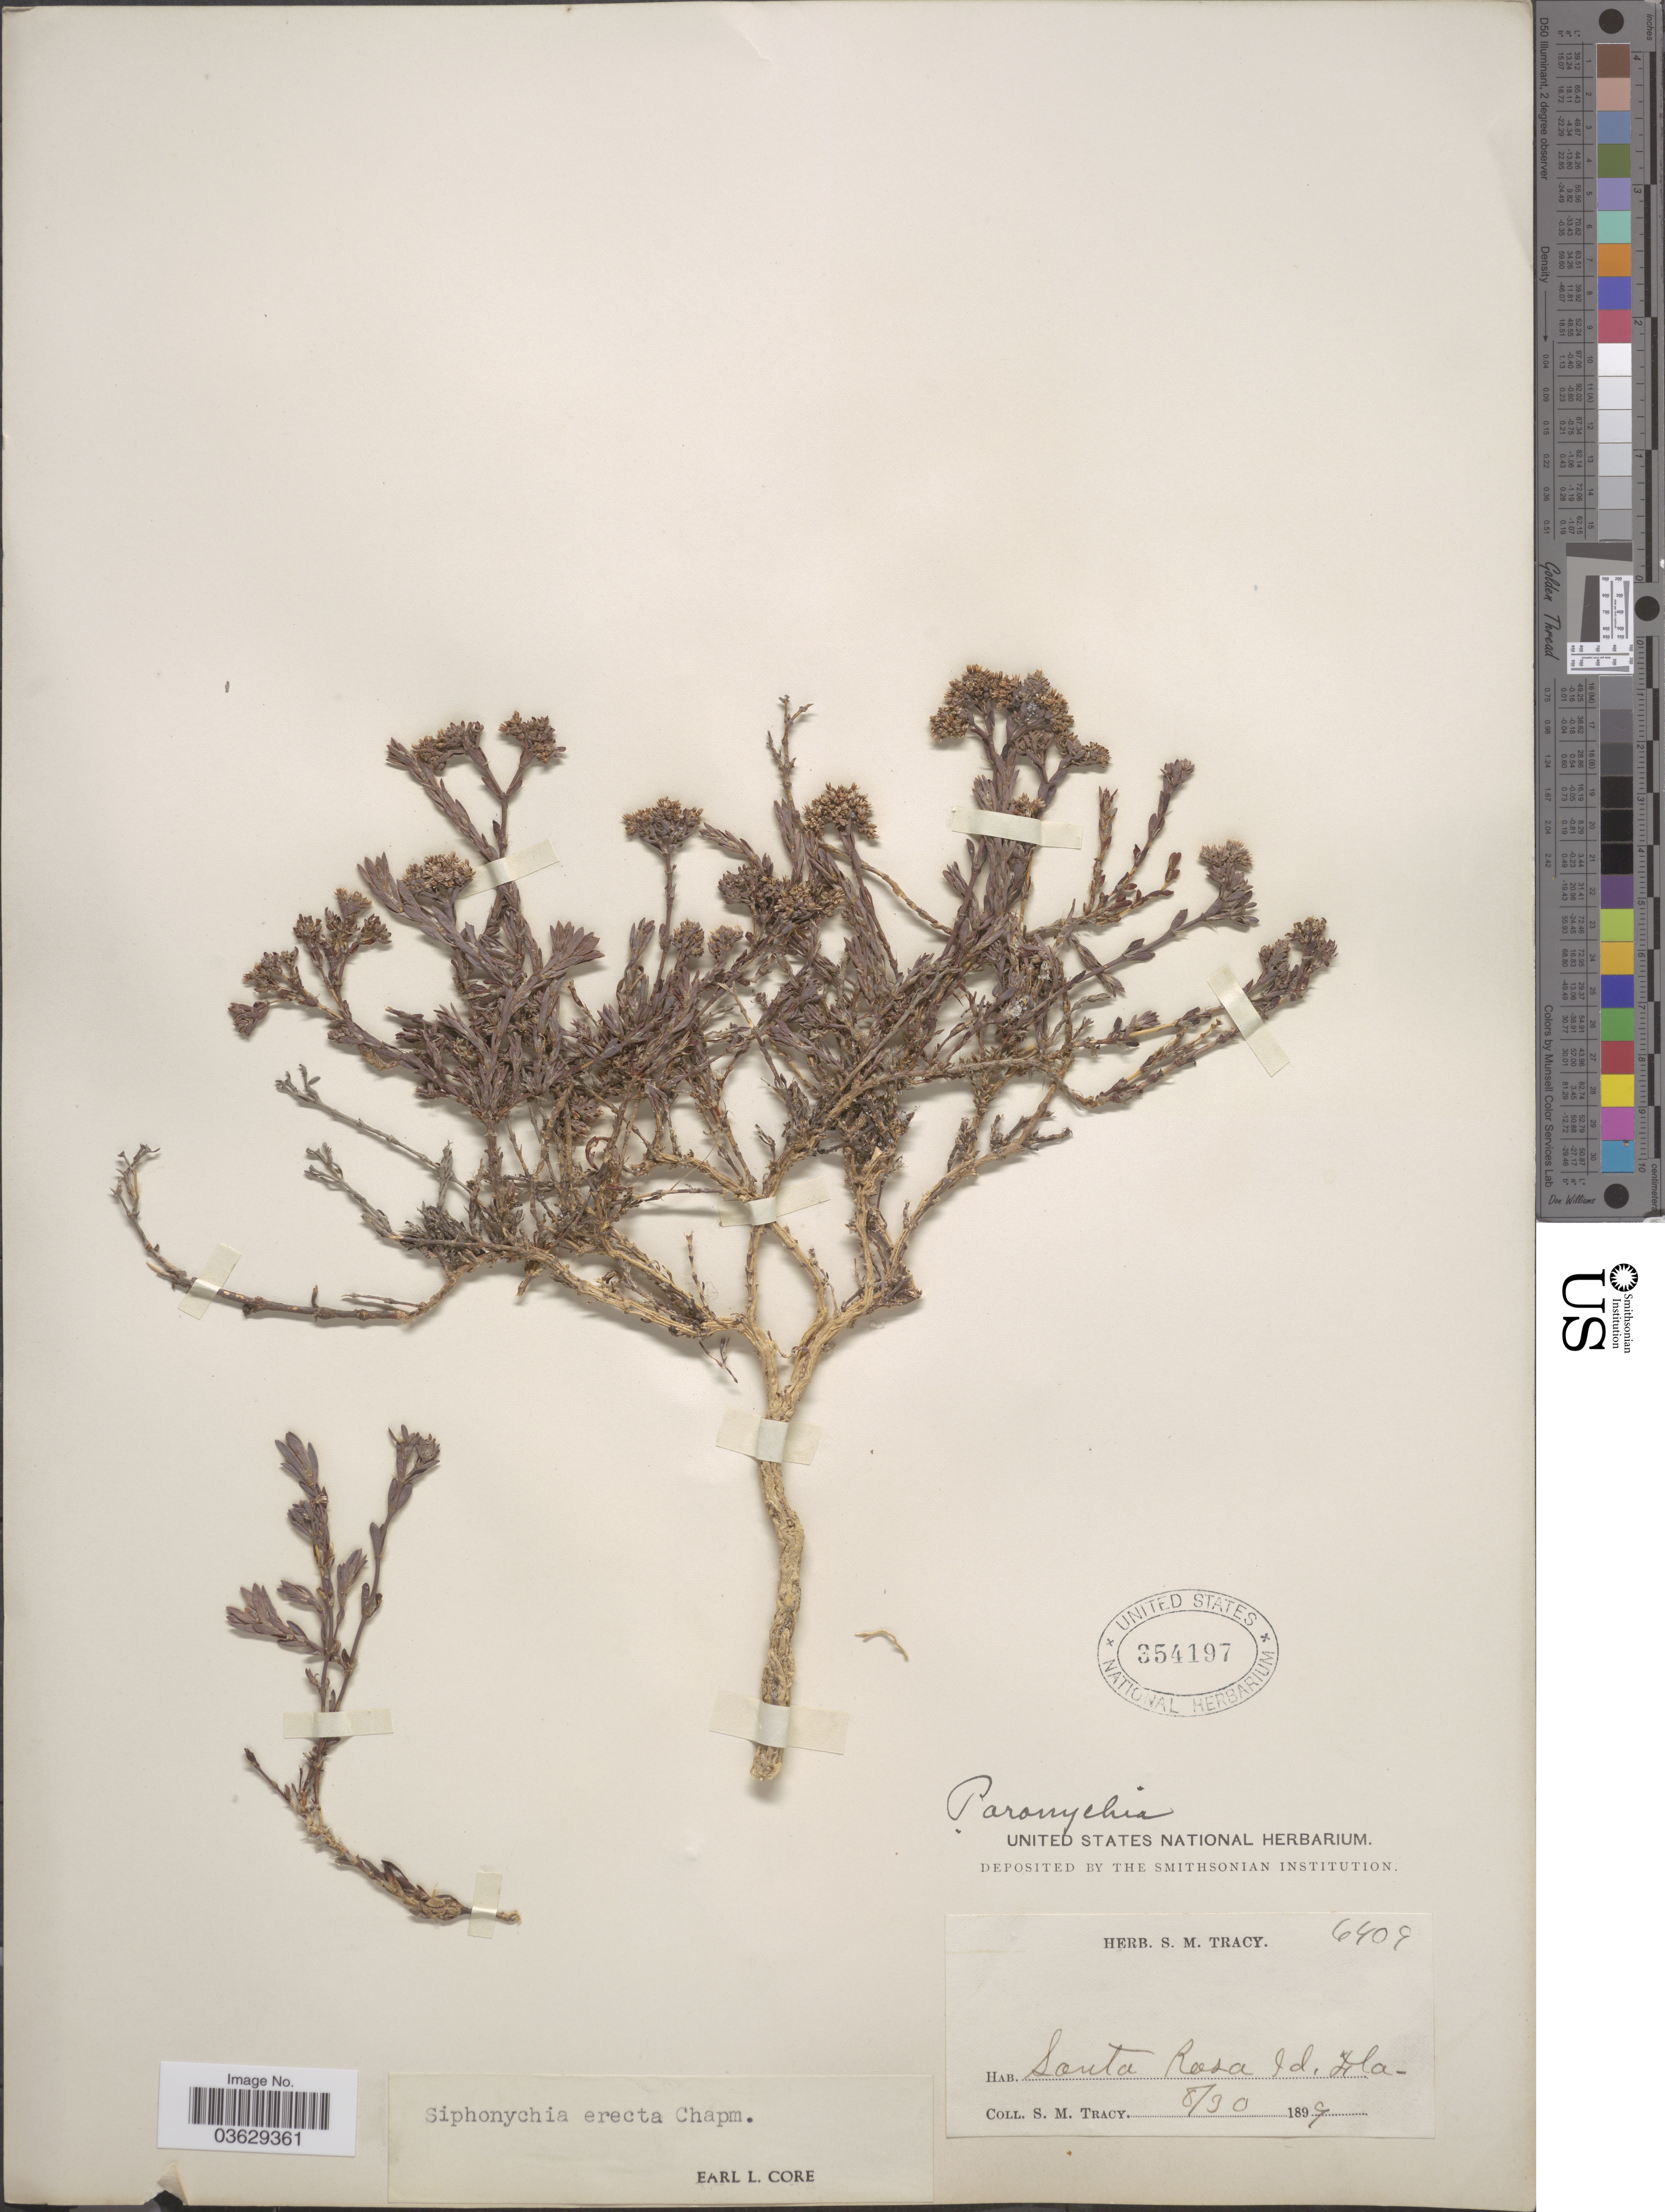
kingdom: Plantae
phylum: Tracheophyta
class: Magnoliopsida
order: Caryophyllales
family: Caryophyllaceae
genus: Paronychia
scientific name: Paronychia erecta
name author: (Chapm.) Shinners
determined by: Strong, Mark T., (BOT), Smithsonian Institution - National Museum of Natural History (UNITED STATES)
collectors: S. M. Tracy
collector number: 6409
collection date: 1899-08-30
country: United States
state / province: Florida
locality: Santa Rosa Id.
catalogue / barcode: US 354197